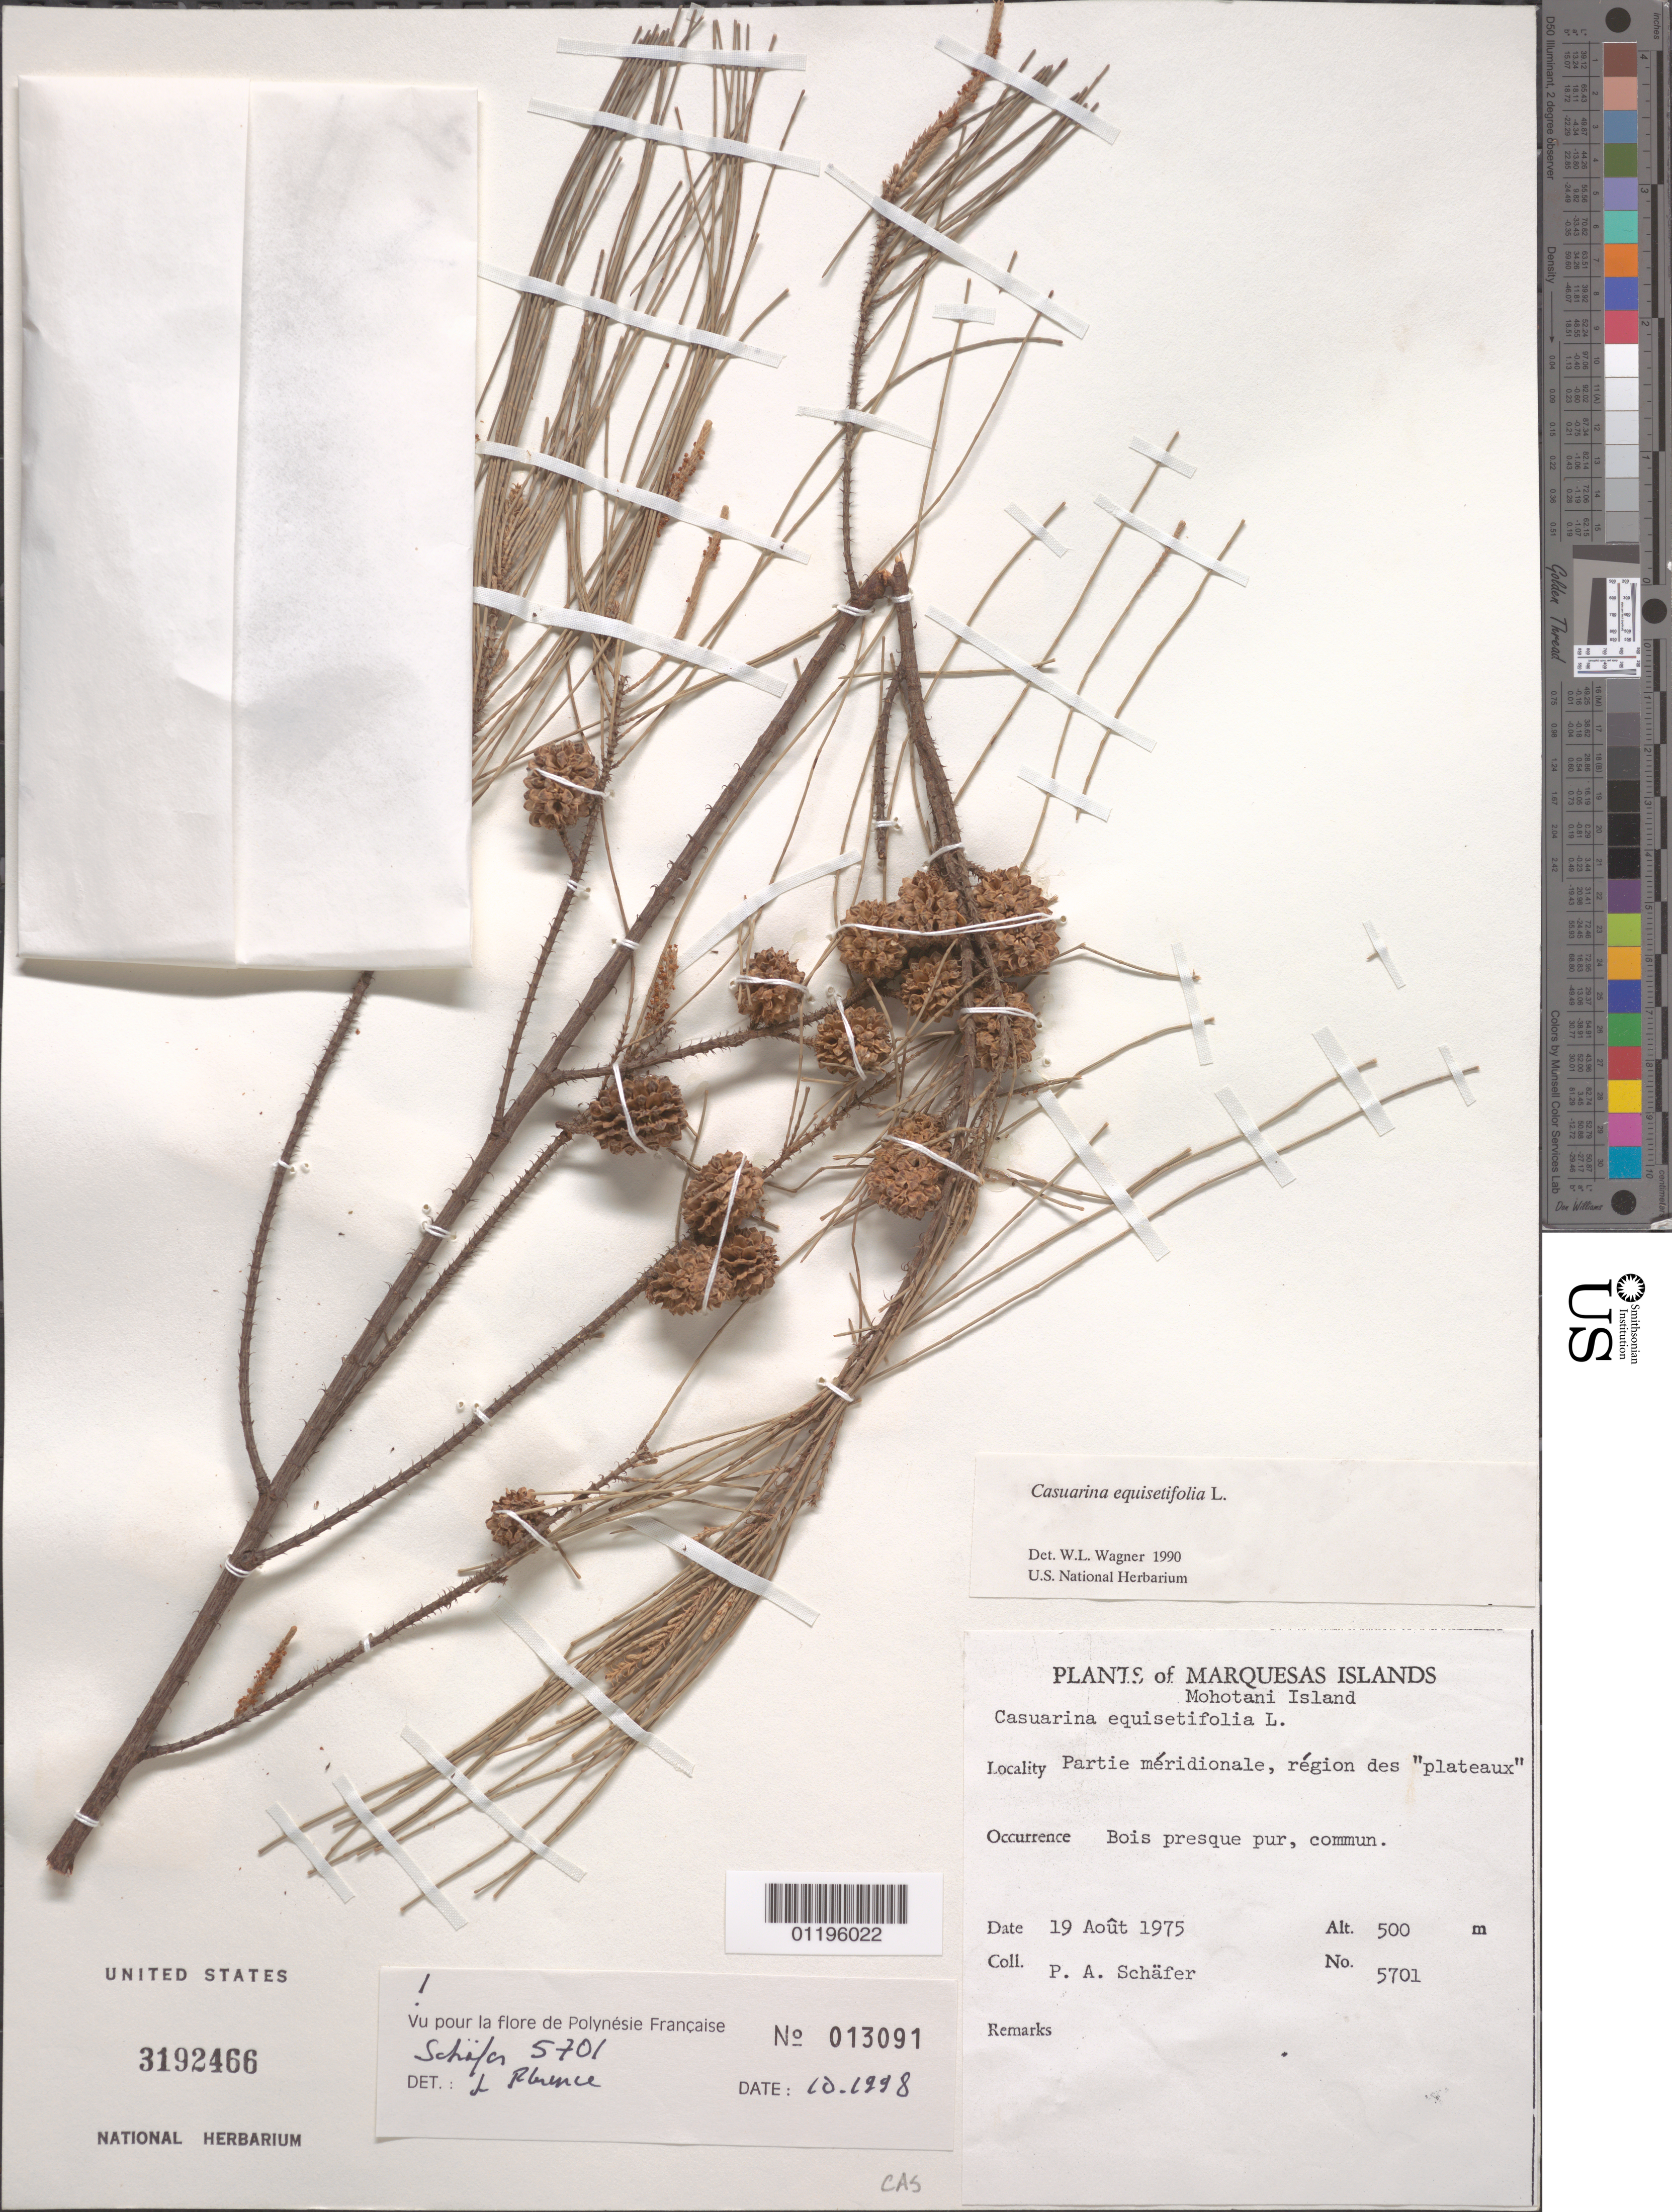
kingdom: Plantae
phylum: Tracheophyta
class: Magnoliopsida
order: Fagales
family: Casuarinaceae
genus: Casuarina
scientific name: Casuarina equisetifolia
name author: L.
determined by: Wagner, W. L., (BOT), Smithsonian Institution - National Museum of Natural History (UNITED STATES)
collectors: P. A. Schäfer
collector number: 5701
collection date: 1975-08-19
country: French Polynesia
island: Mohotani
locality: partie méridionale, région des "plateaux"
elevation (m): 500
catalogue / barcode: US 3192466